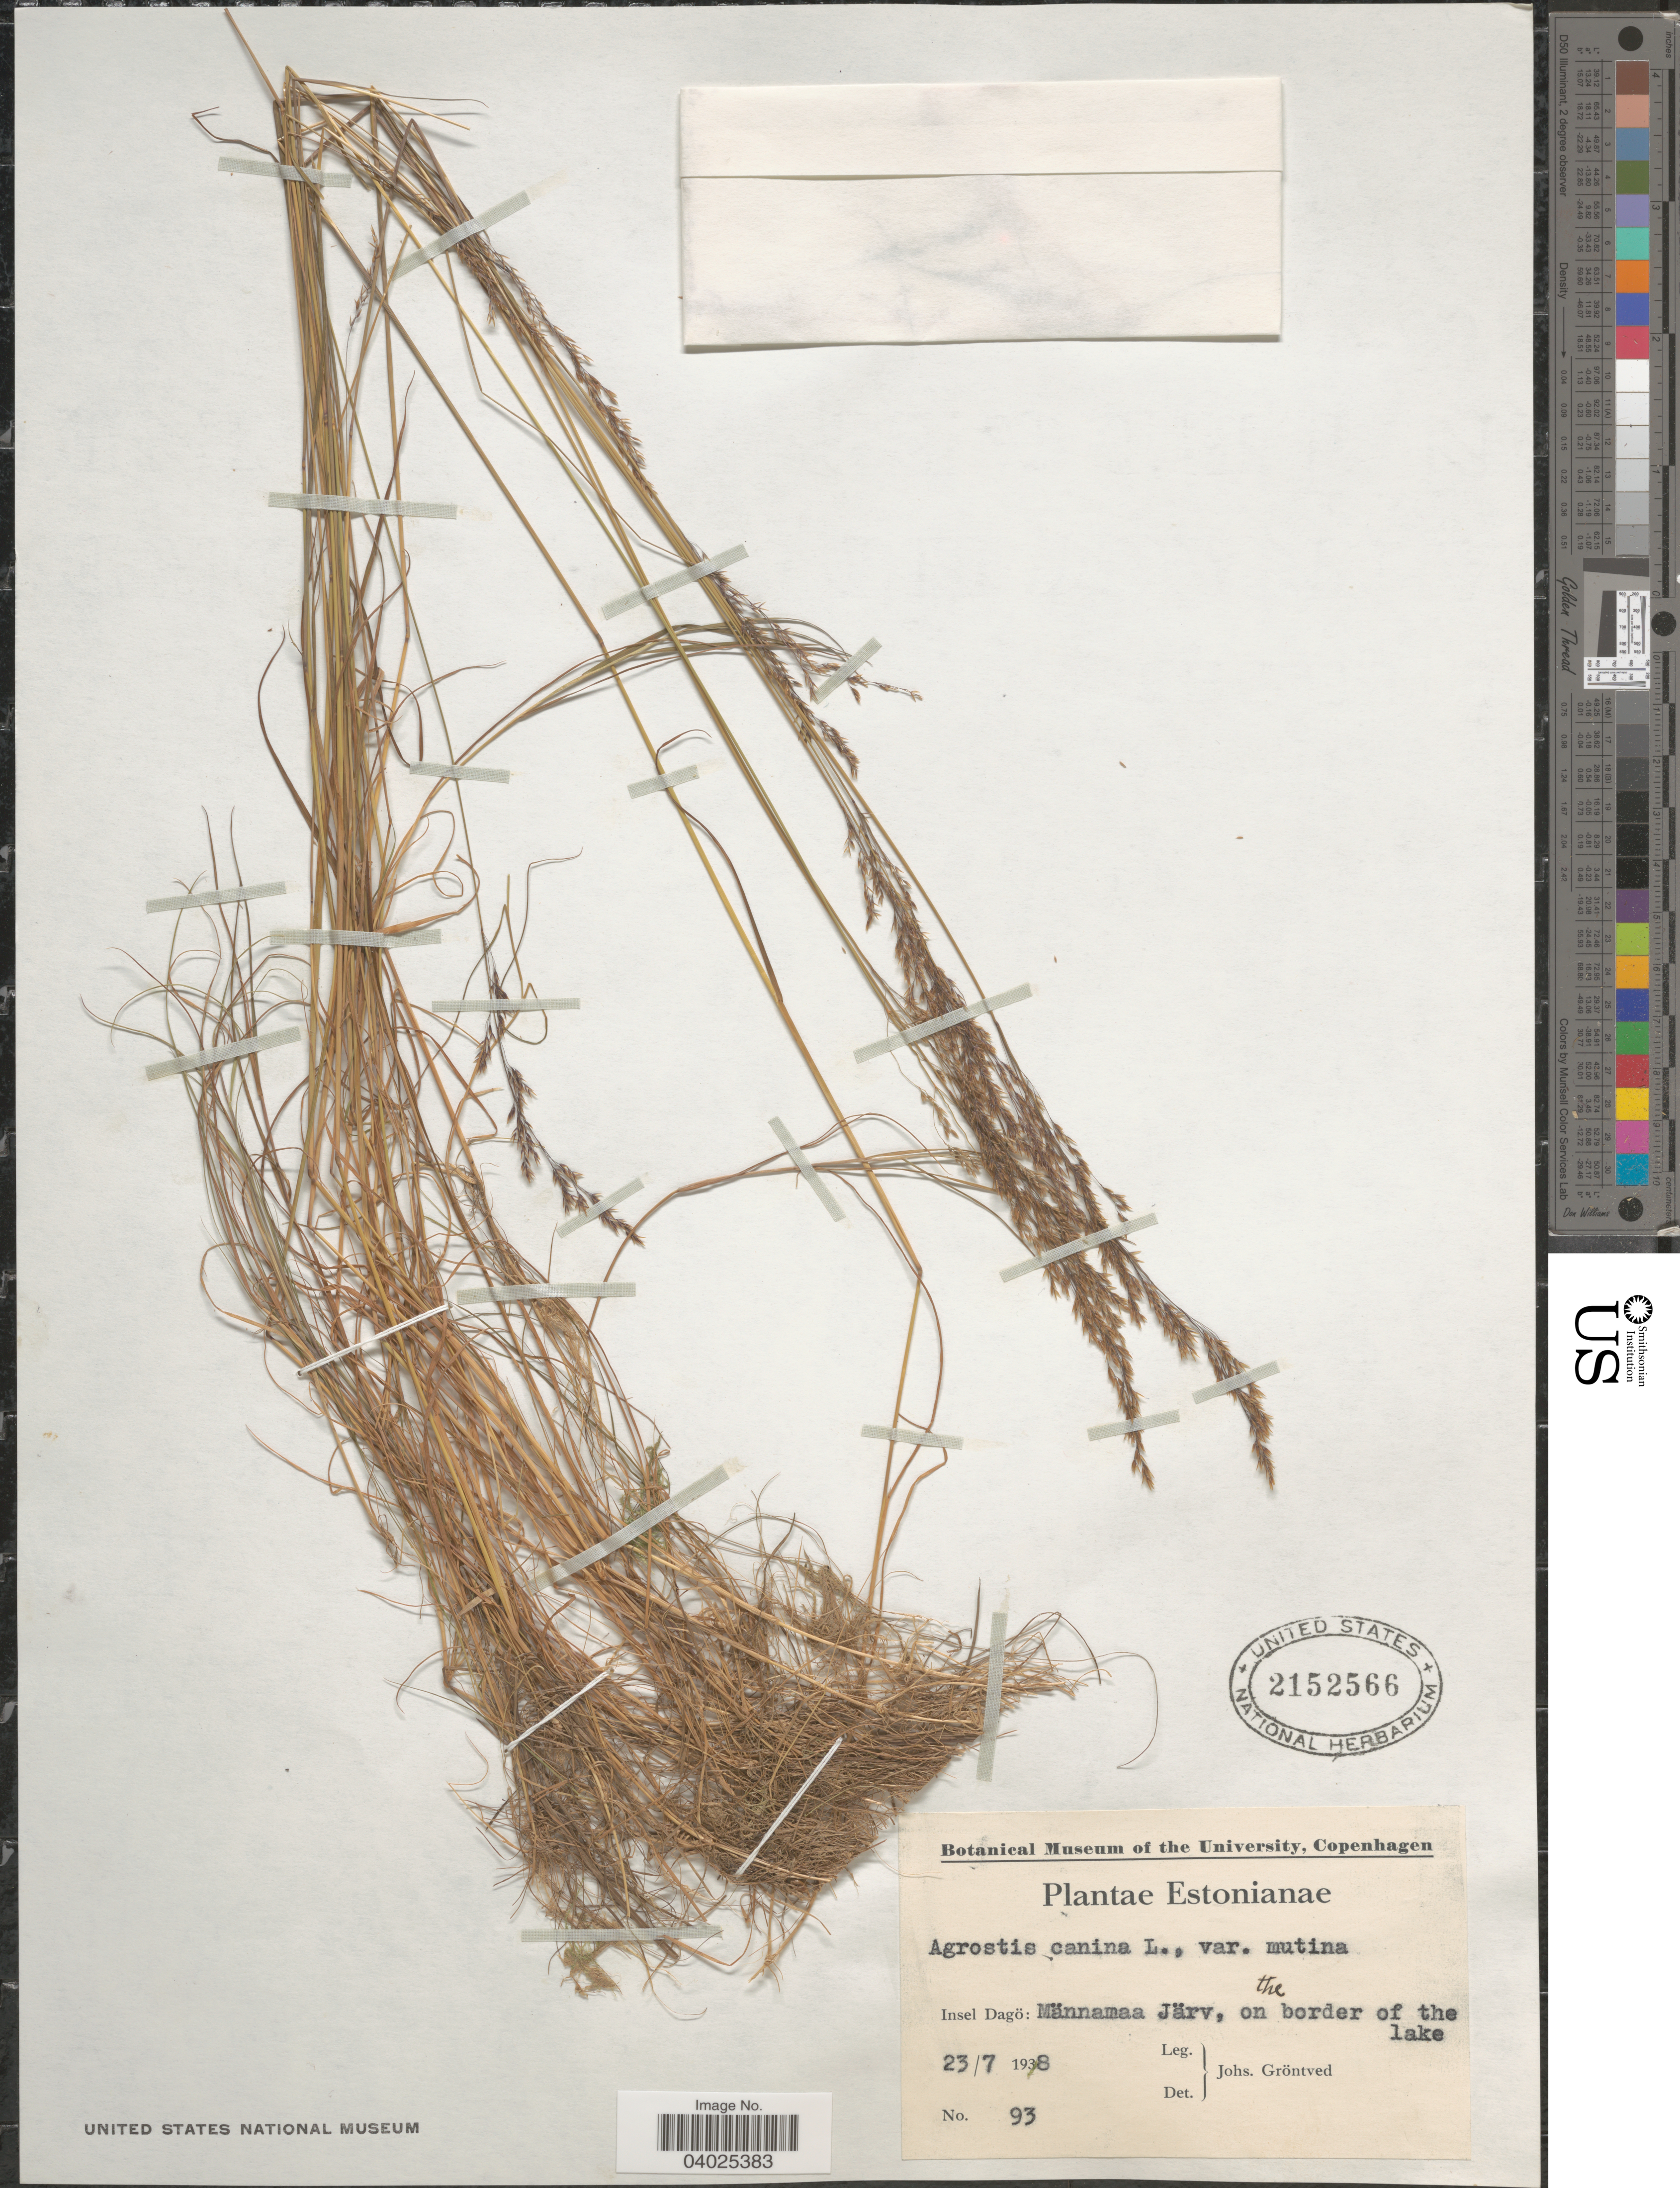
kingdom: Plantae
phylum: Tracheophyta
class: Liliopsida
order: Poales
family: Poaceae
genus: Agrostis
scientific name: Agrostis canina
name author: L.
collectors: J. Gröntved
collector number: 93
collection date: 1938-07-23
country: Estonia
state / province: Järvamaa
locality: Estonianae. Insel Dagö: Männamaa Järv, on the border of the lake.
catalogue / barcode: US 2152566